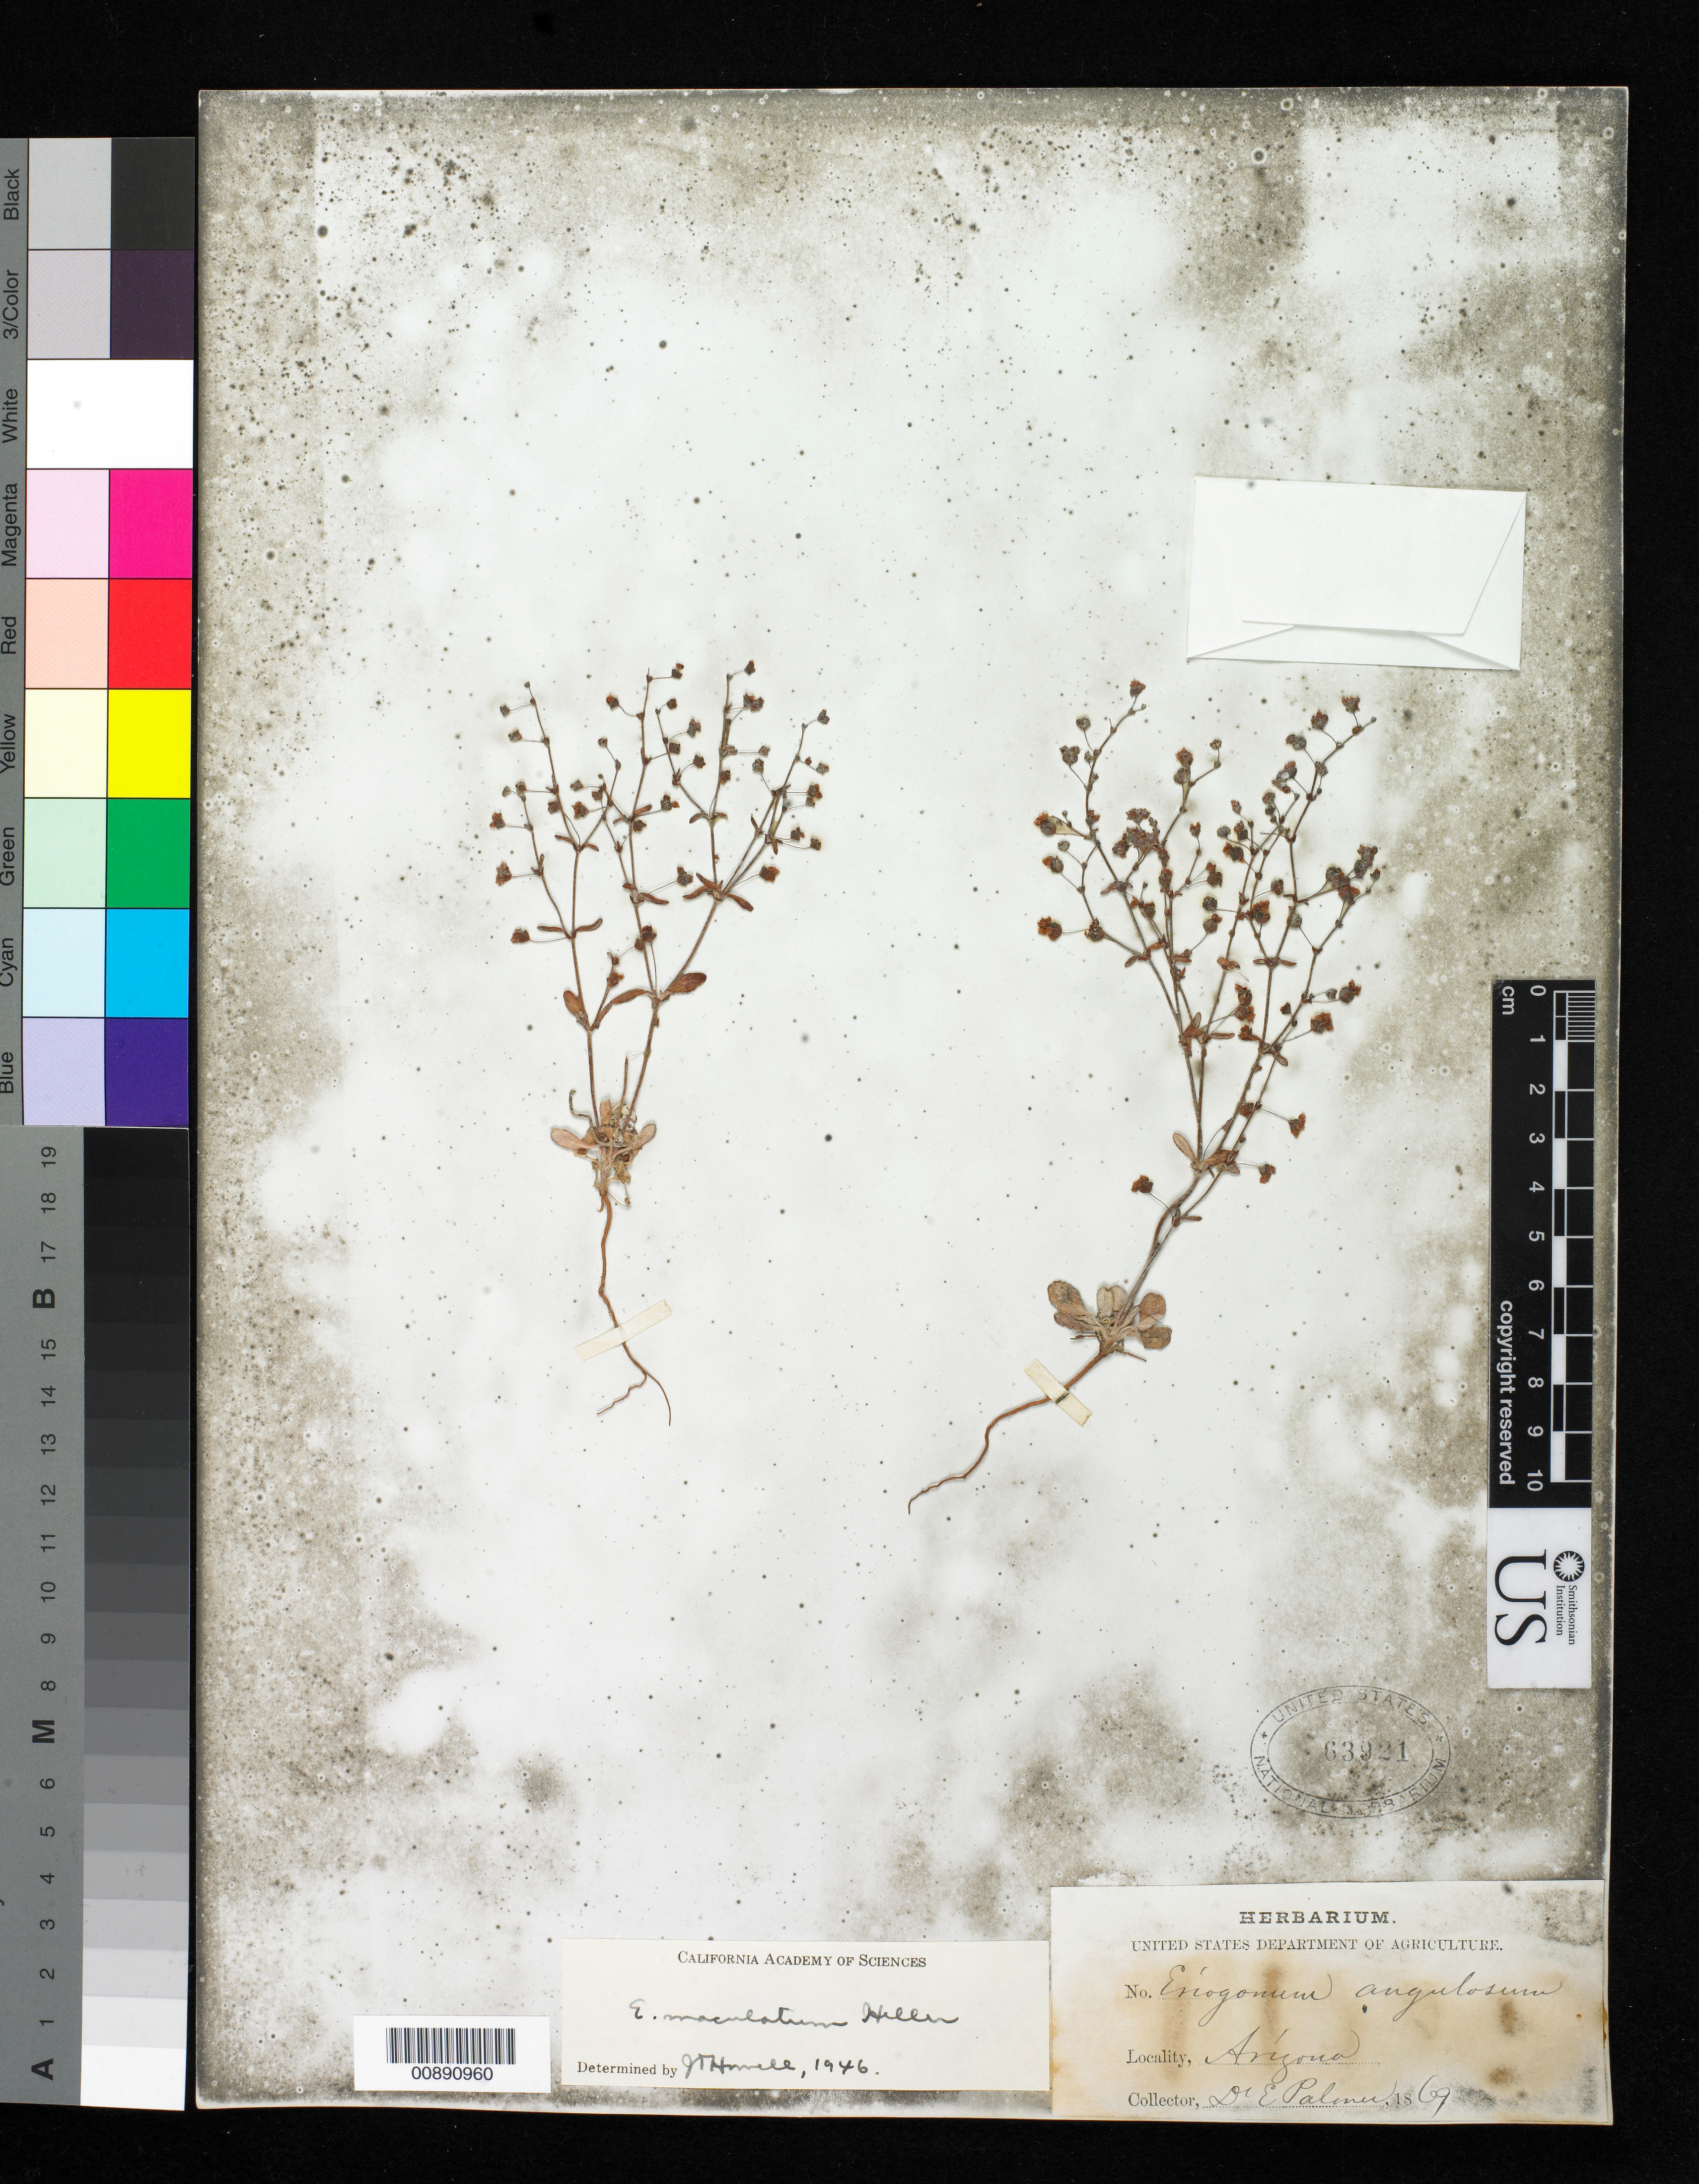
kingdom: Plantae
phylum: Tracheophyta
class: Magnoliopsida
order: Caryophyllales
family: Polygonaceae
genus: Eriogonum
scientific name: Eriogonum maculatum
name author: A. Heller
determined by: Howell, J. T.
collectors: E. Palmer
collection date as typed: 1869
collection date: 1869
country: United States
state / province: Arizona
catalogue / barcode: US 63921